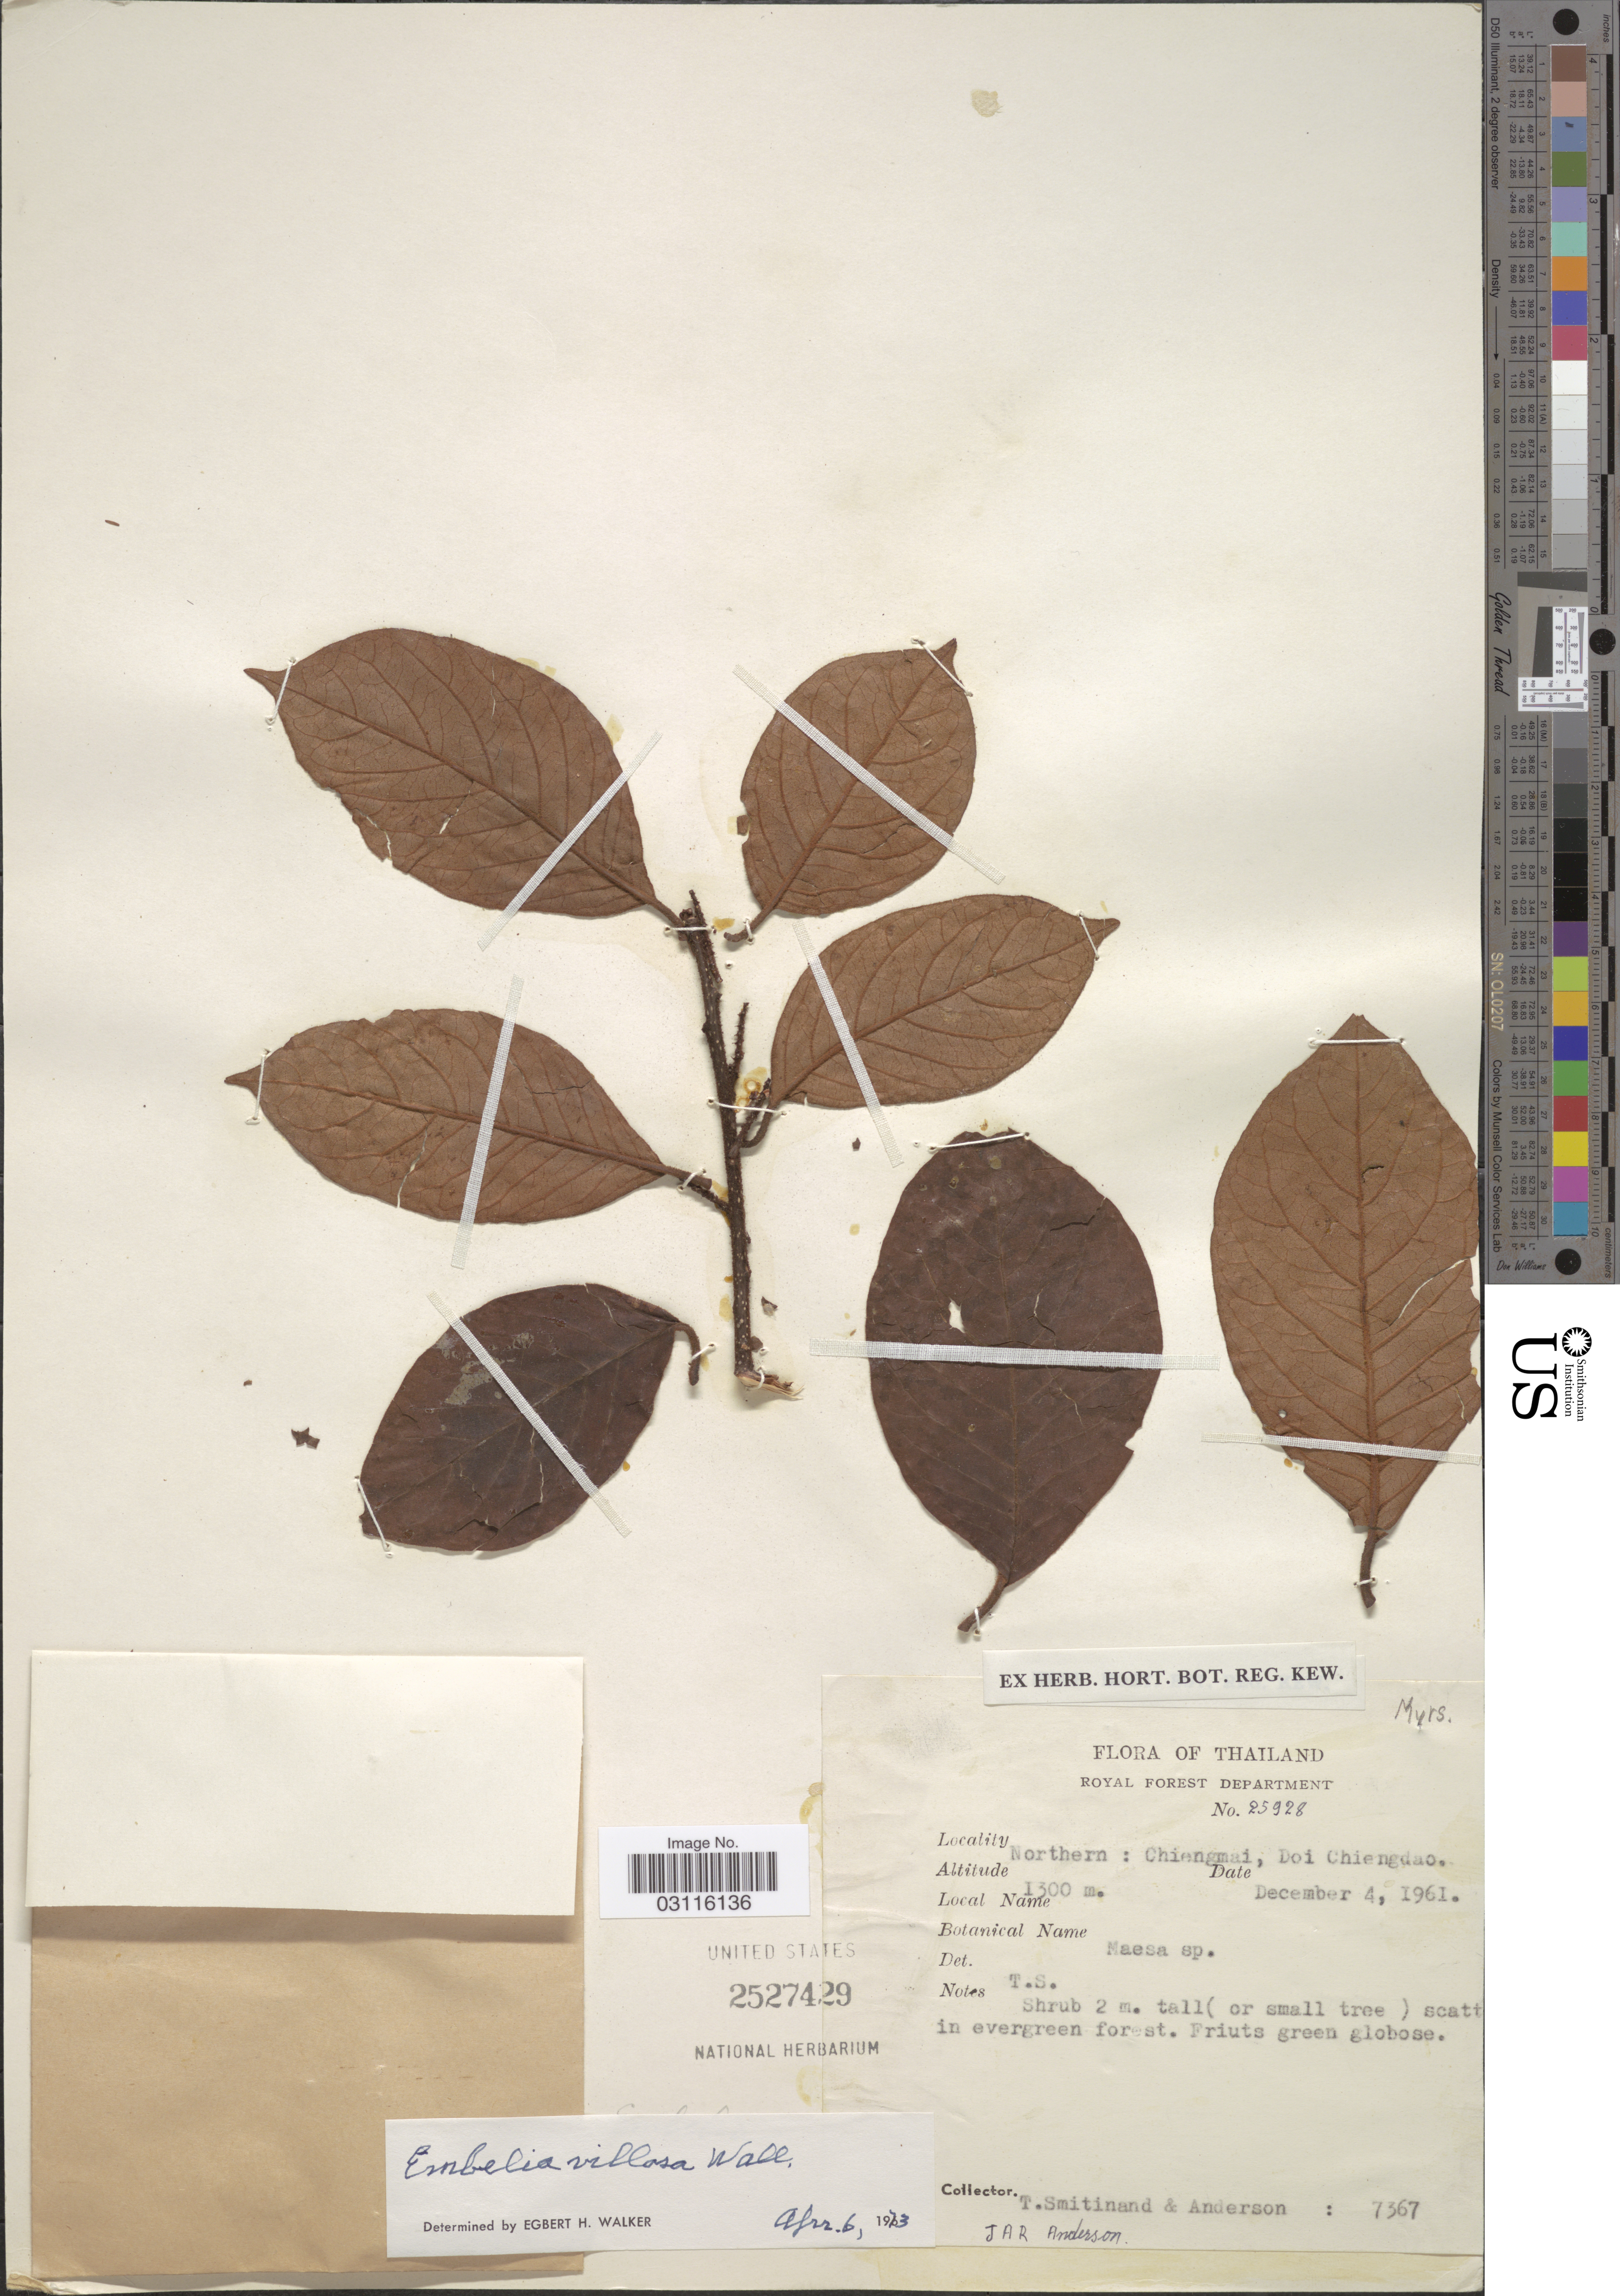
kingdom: Plantae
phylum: Tracheophyta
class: Magnoliopsida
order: Ericales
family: Primulaceae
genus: Embelia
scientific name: Embelia villosa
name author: Wall.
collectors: T. Smitinand & -. Anderson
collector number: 7367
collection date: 1961-12-04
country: Thailand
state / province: Chiang Mai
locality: Northern: Chiengmai, Doi Chiengdao.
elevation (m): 1300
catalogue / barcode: US 2527429